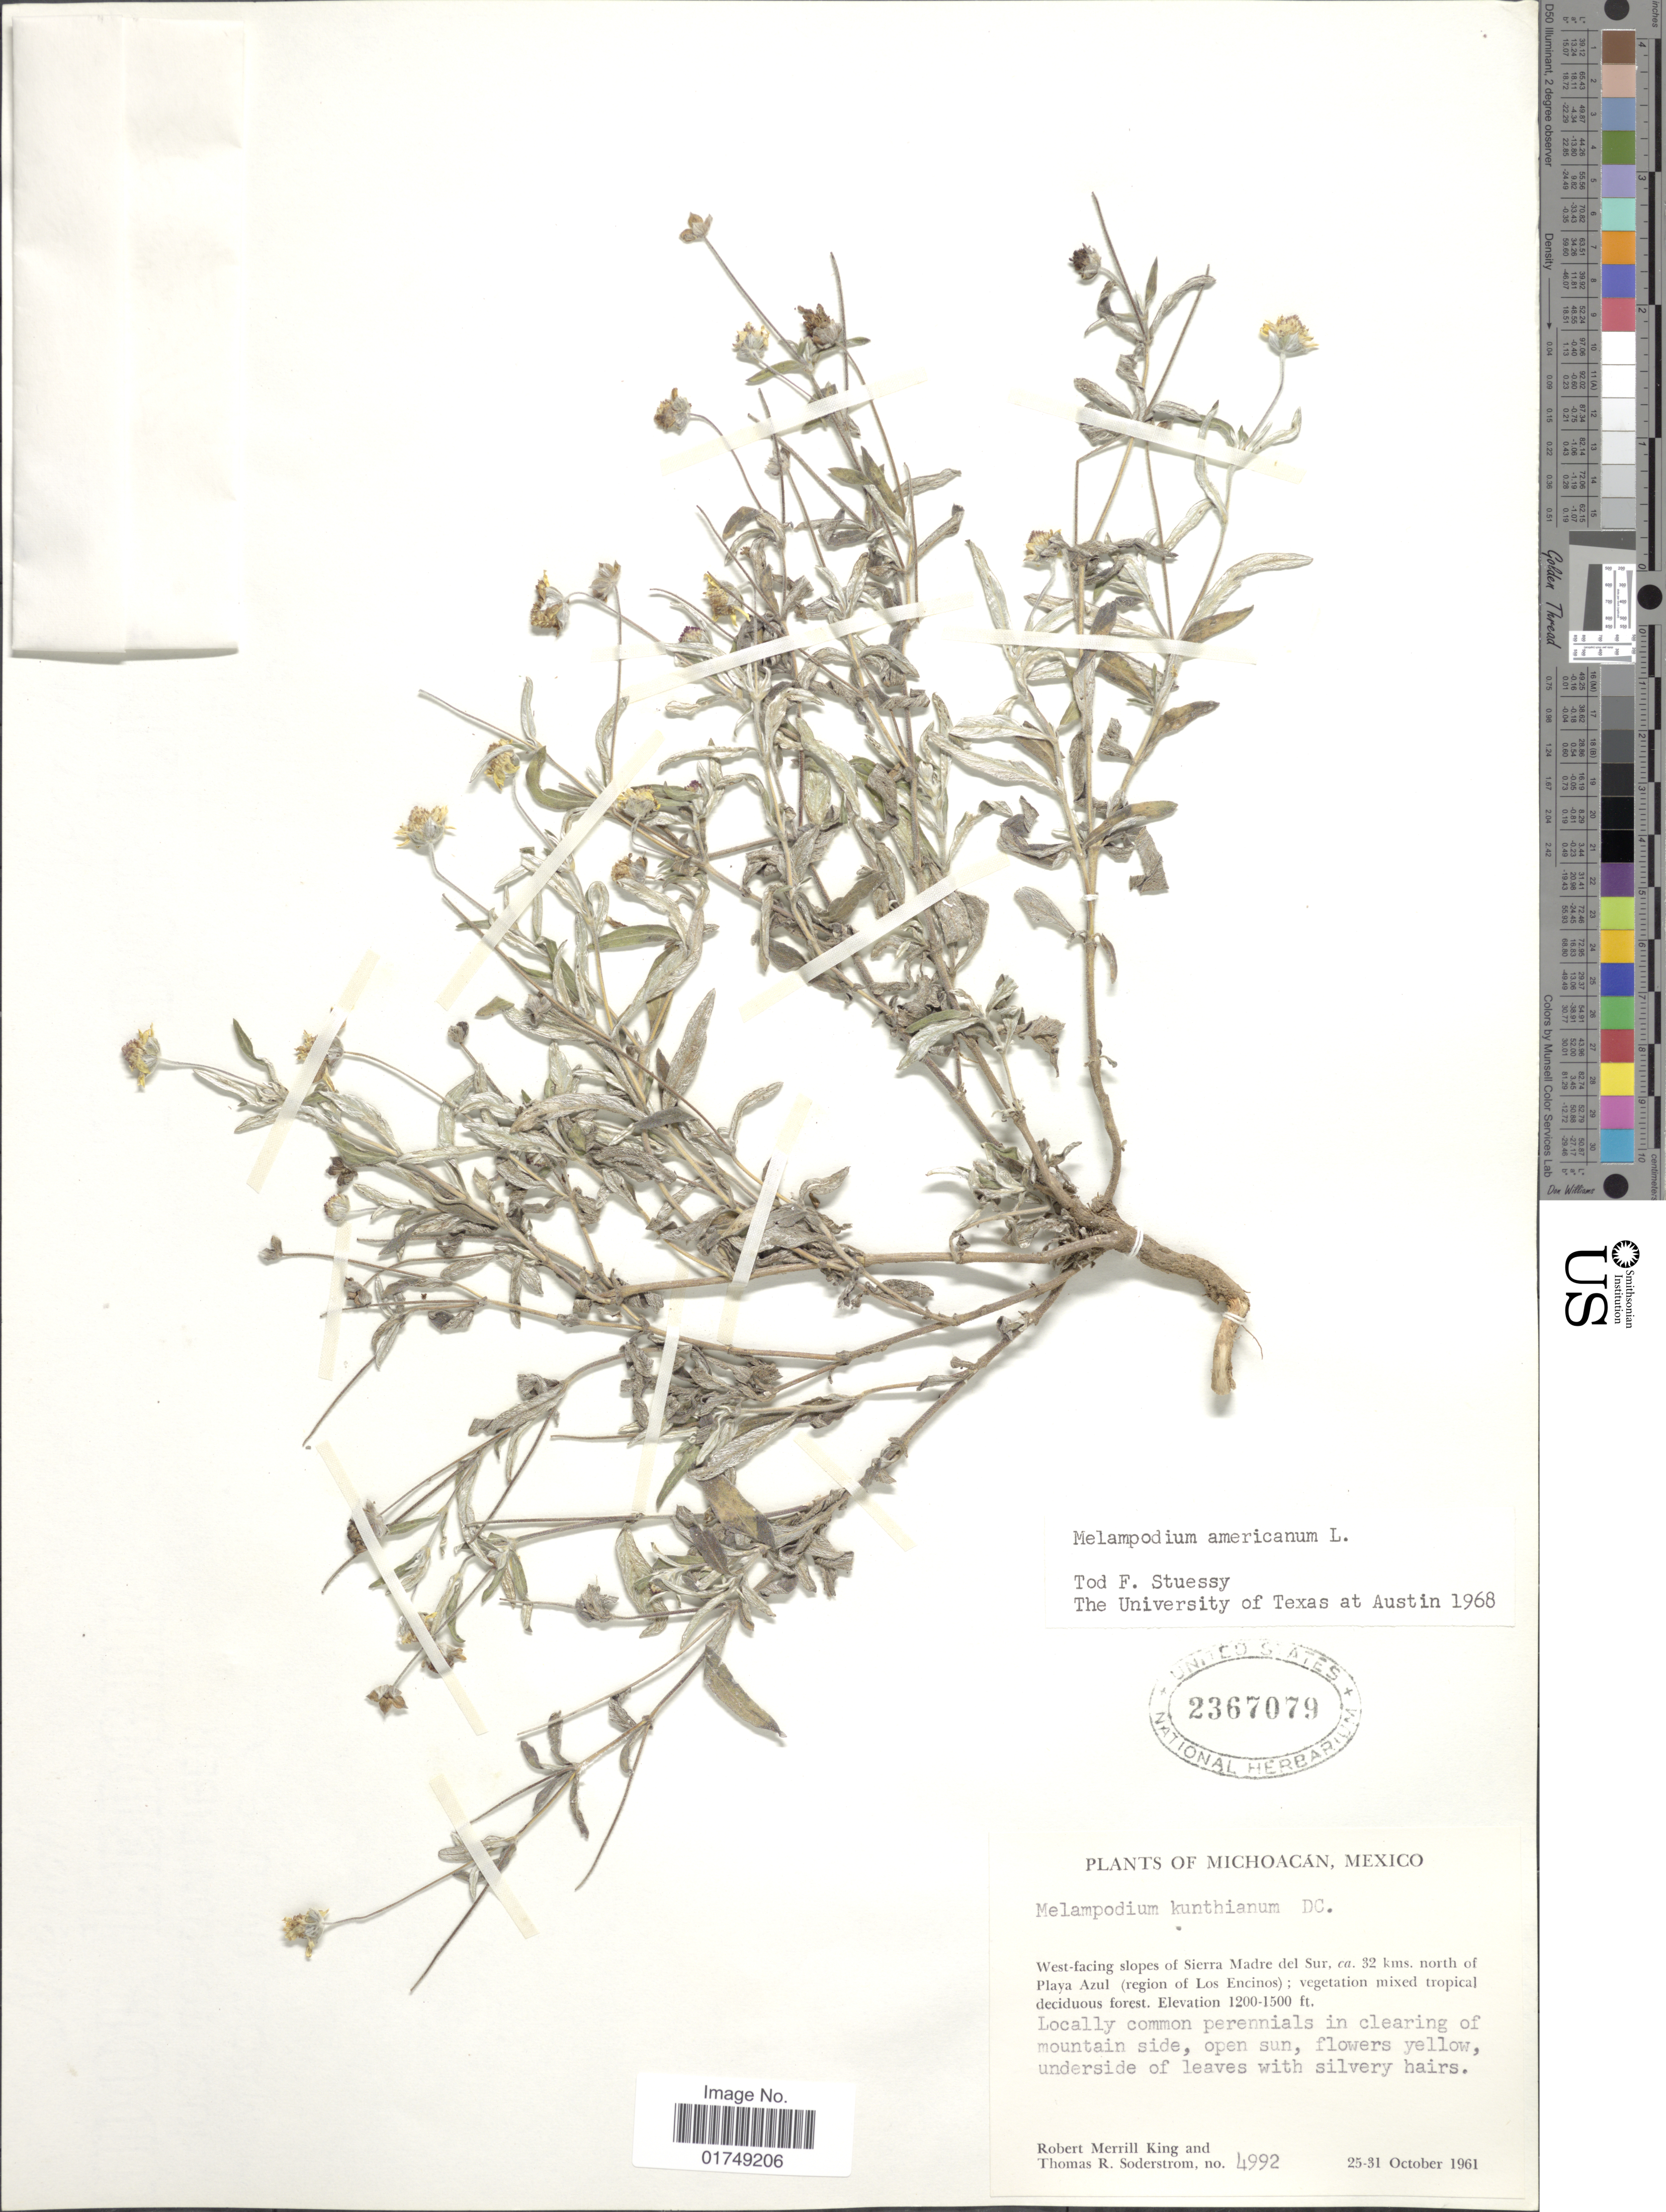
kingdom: Plantae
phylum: Tracheophyta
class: Magnoliopsida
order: Asterales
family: Asteraceae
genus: Melampodium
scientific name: Melampodium americanum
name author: L.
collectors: R. M. King & T. R. Soderstrom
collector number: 4992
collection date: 1961-10-25/1961-10-31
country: Mexico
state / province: Michoacán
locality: West-facing slopes of Sierra Madre del Sur, ca 32 kms north of Playa Azul (region of Los Encinos)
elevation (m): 366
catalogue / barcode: US 2367079